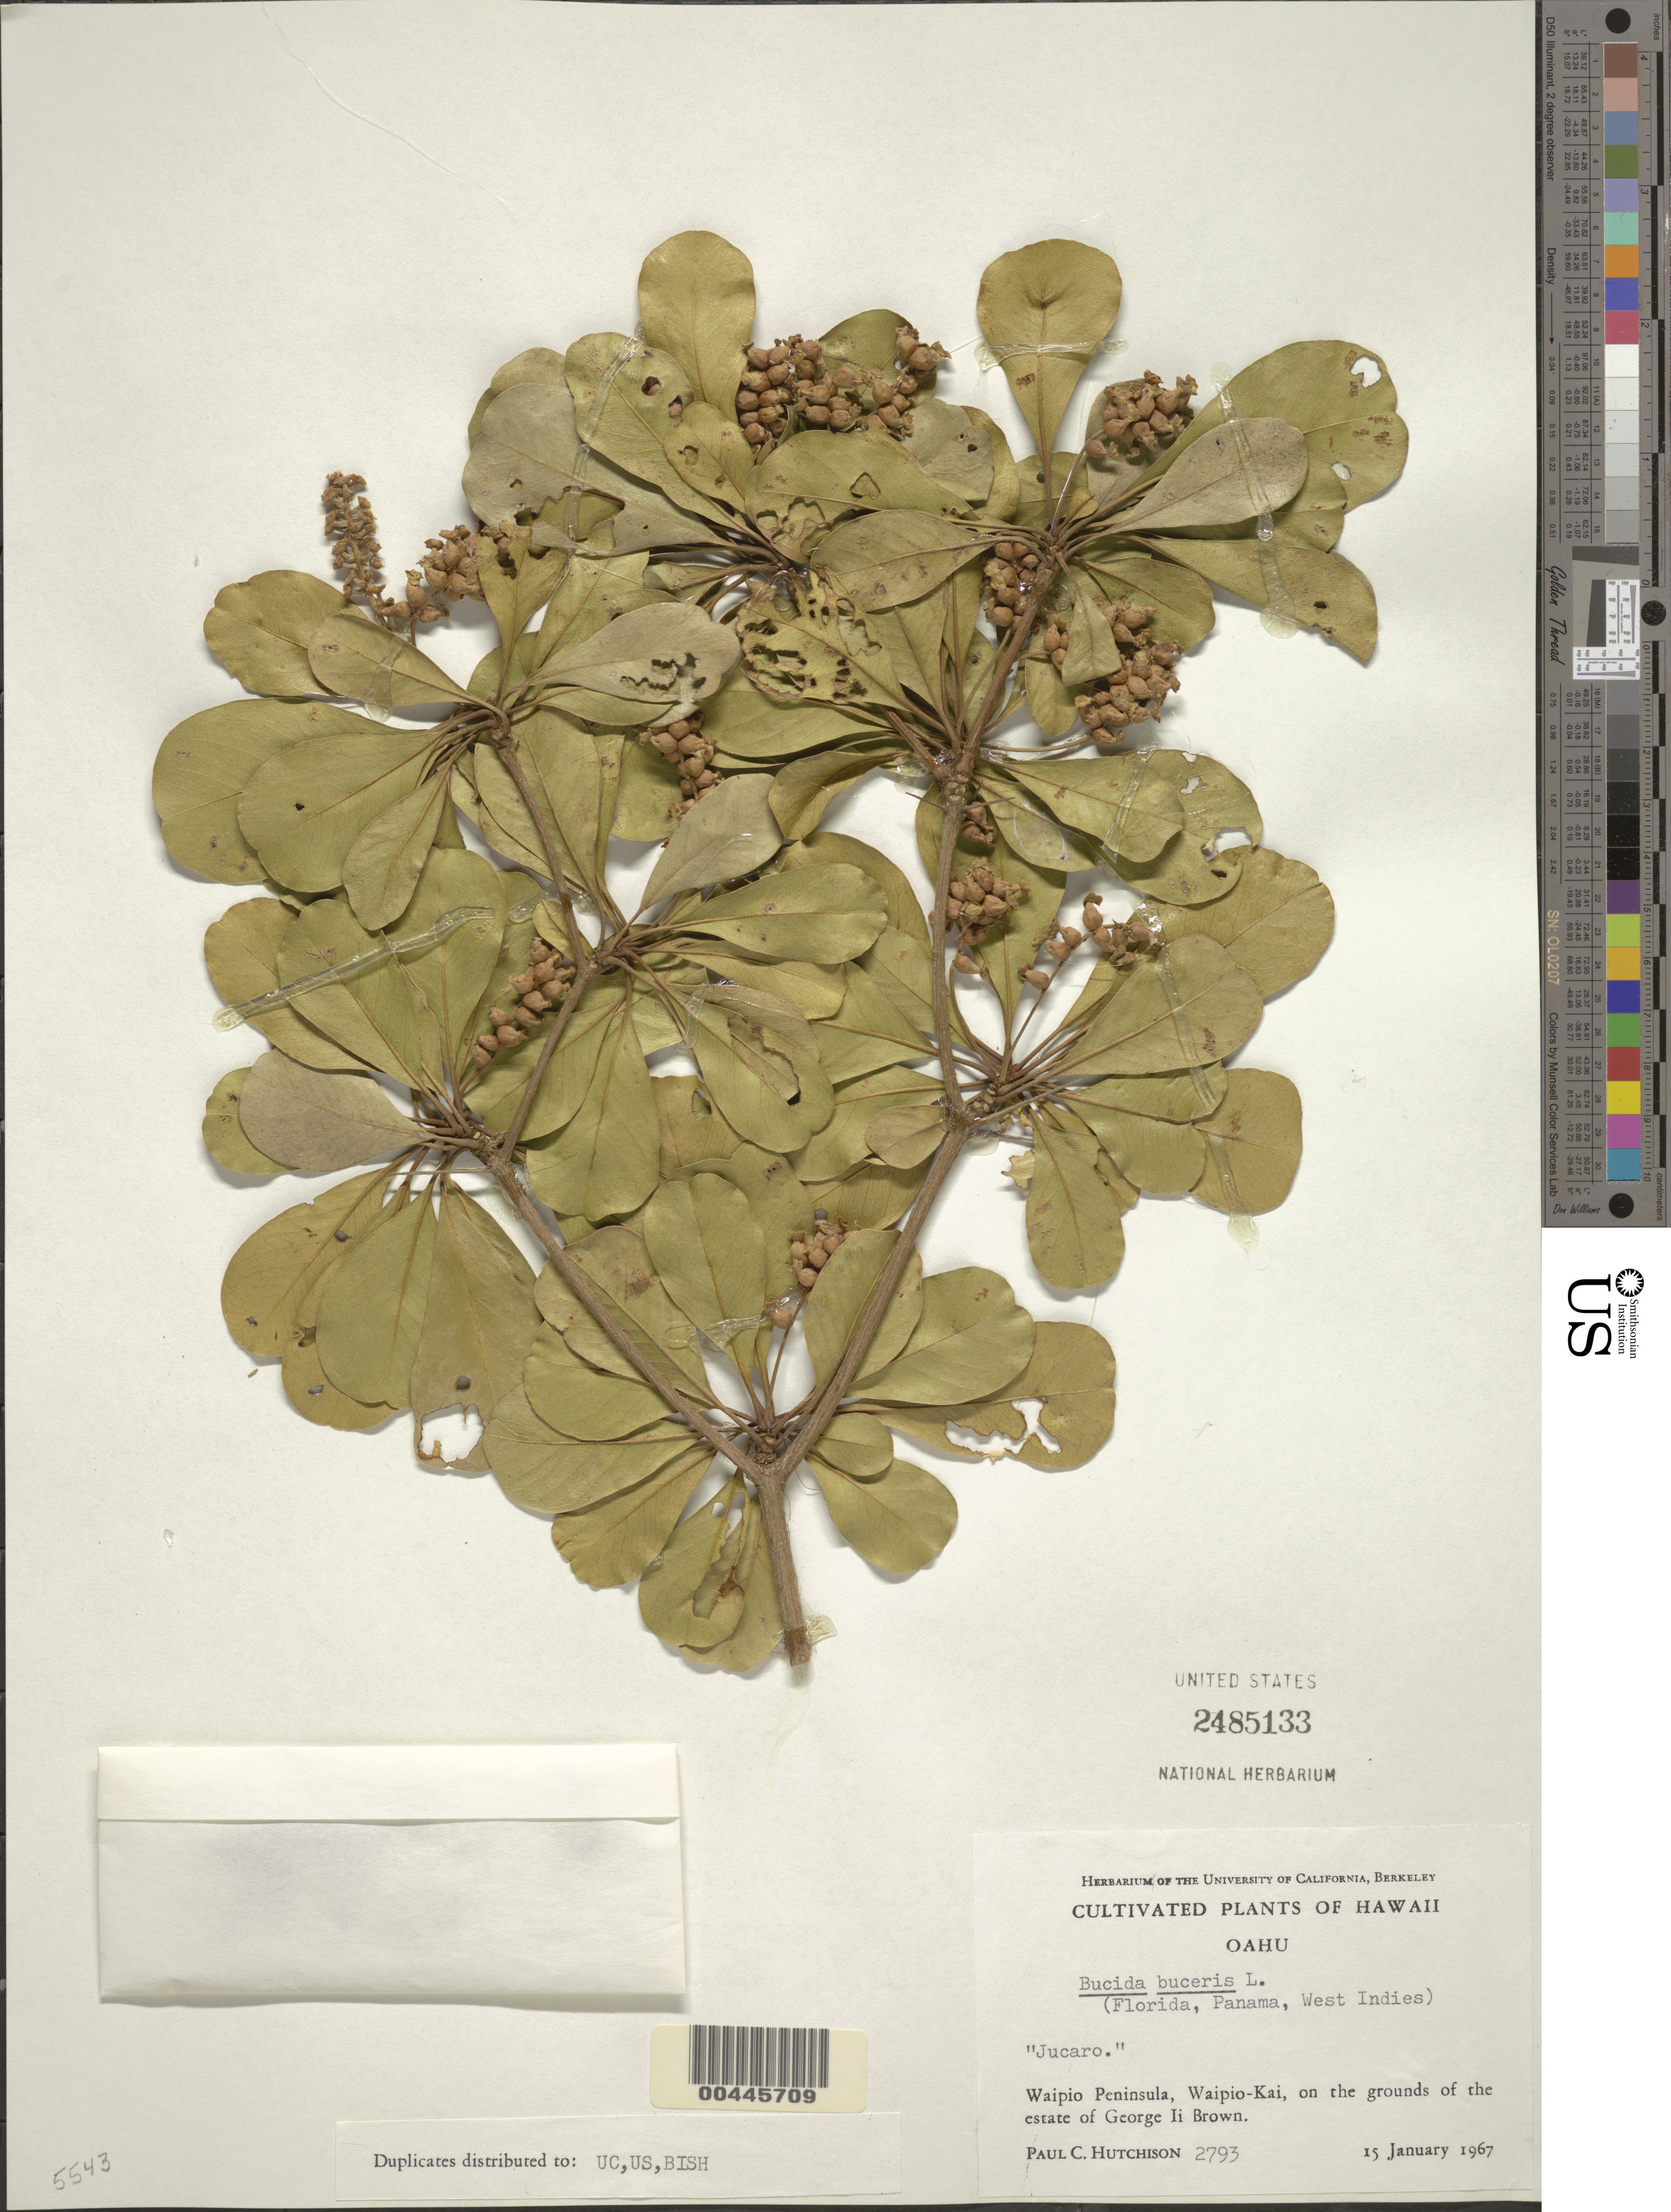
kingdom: Plantae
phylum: Tracheophyta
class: Magnoliopsida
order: Myrtales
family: Combretaceae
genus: Terminalia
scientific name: Terminalia buceras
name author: (L.) C. Wright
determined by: Wagner, W. L., (BOT), Smithsonian Institution - National Museum of Natural History (UNITED STATES)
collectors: P. C. Hutchison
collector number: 2793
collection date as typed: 15 Jan 1967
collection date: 1967-01-15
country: United States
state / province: Hawaii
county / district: Honolulu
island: Oahu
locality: Waipio Peninsula, Waipio-Kai, on the grounds of the estate of George Ii Brown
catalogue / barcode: US 2485133